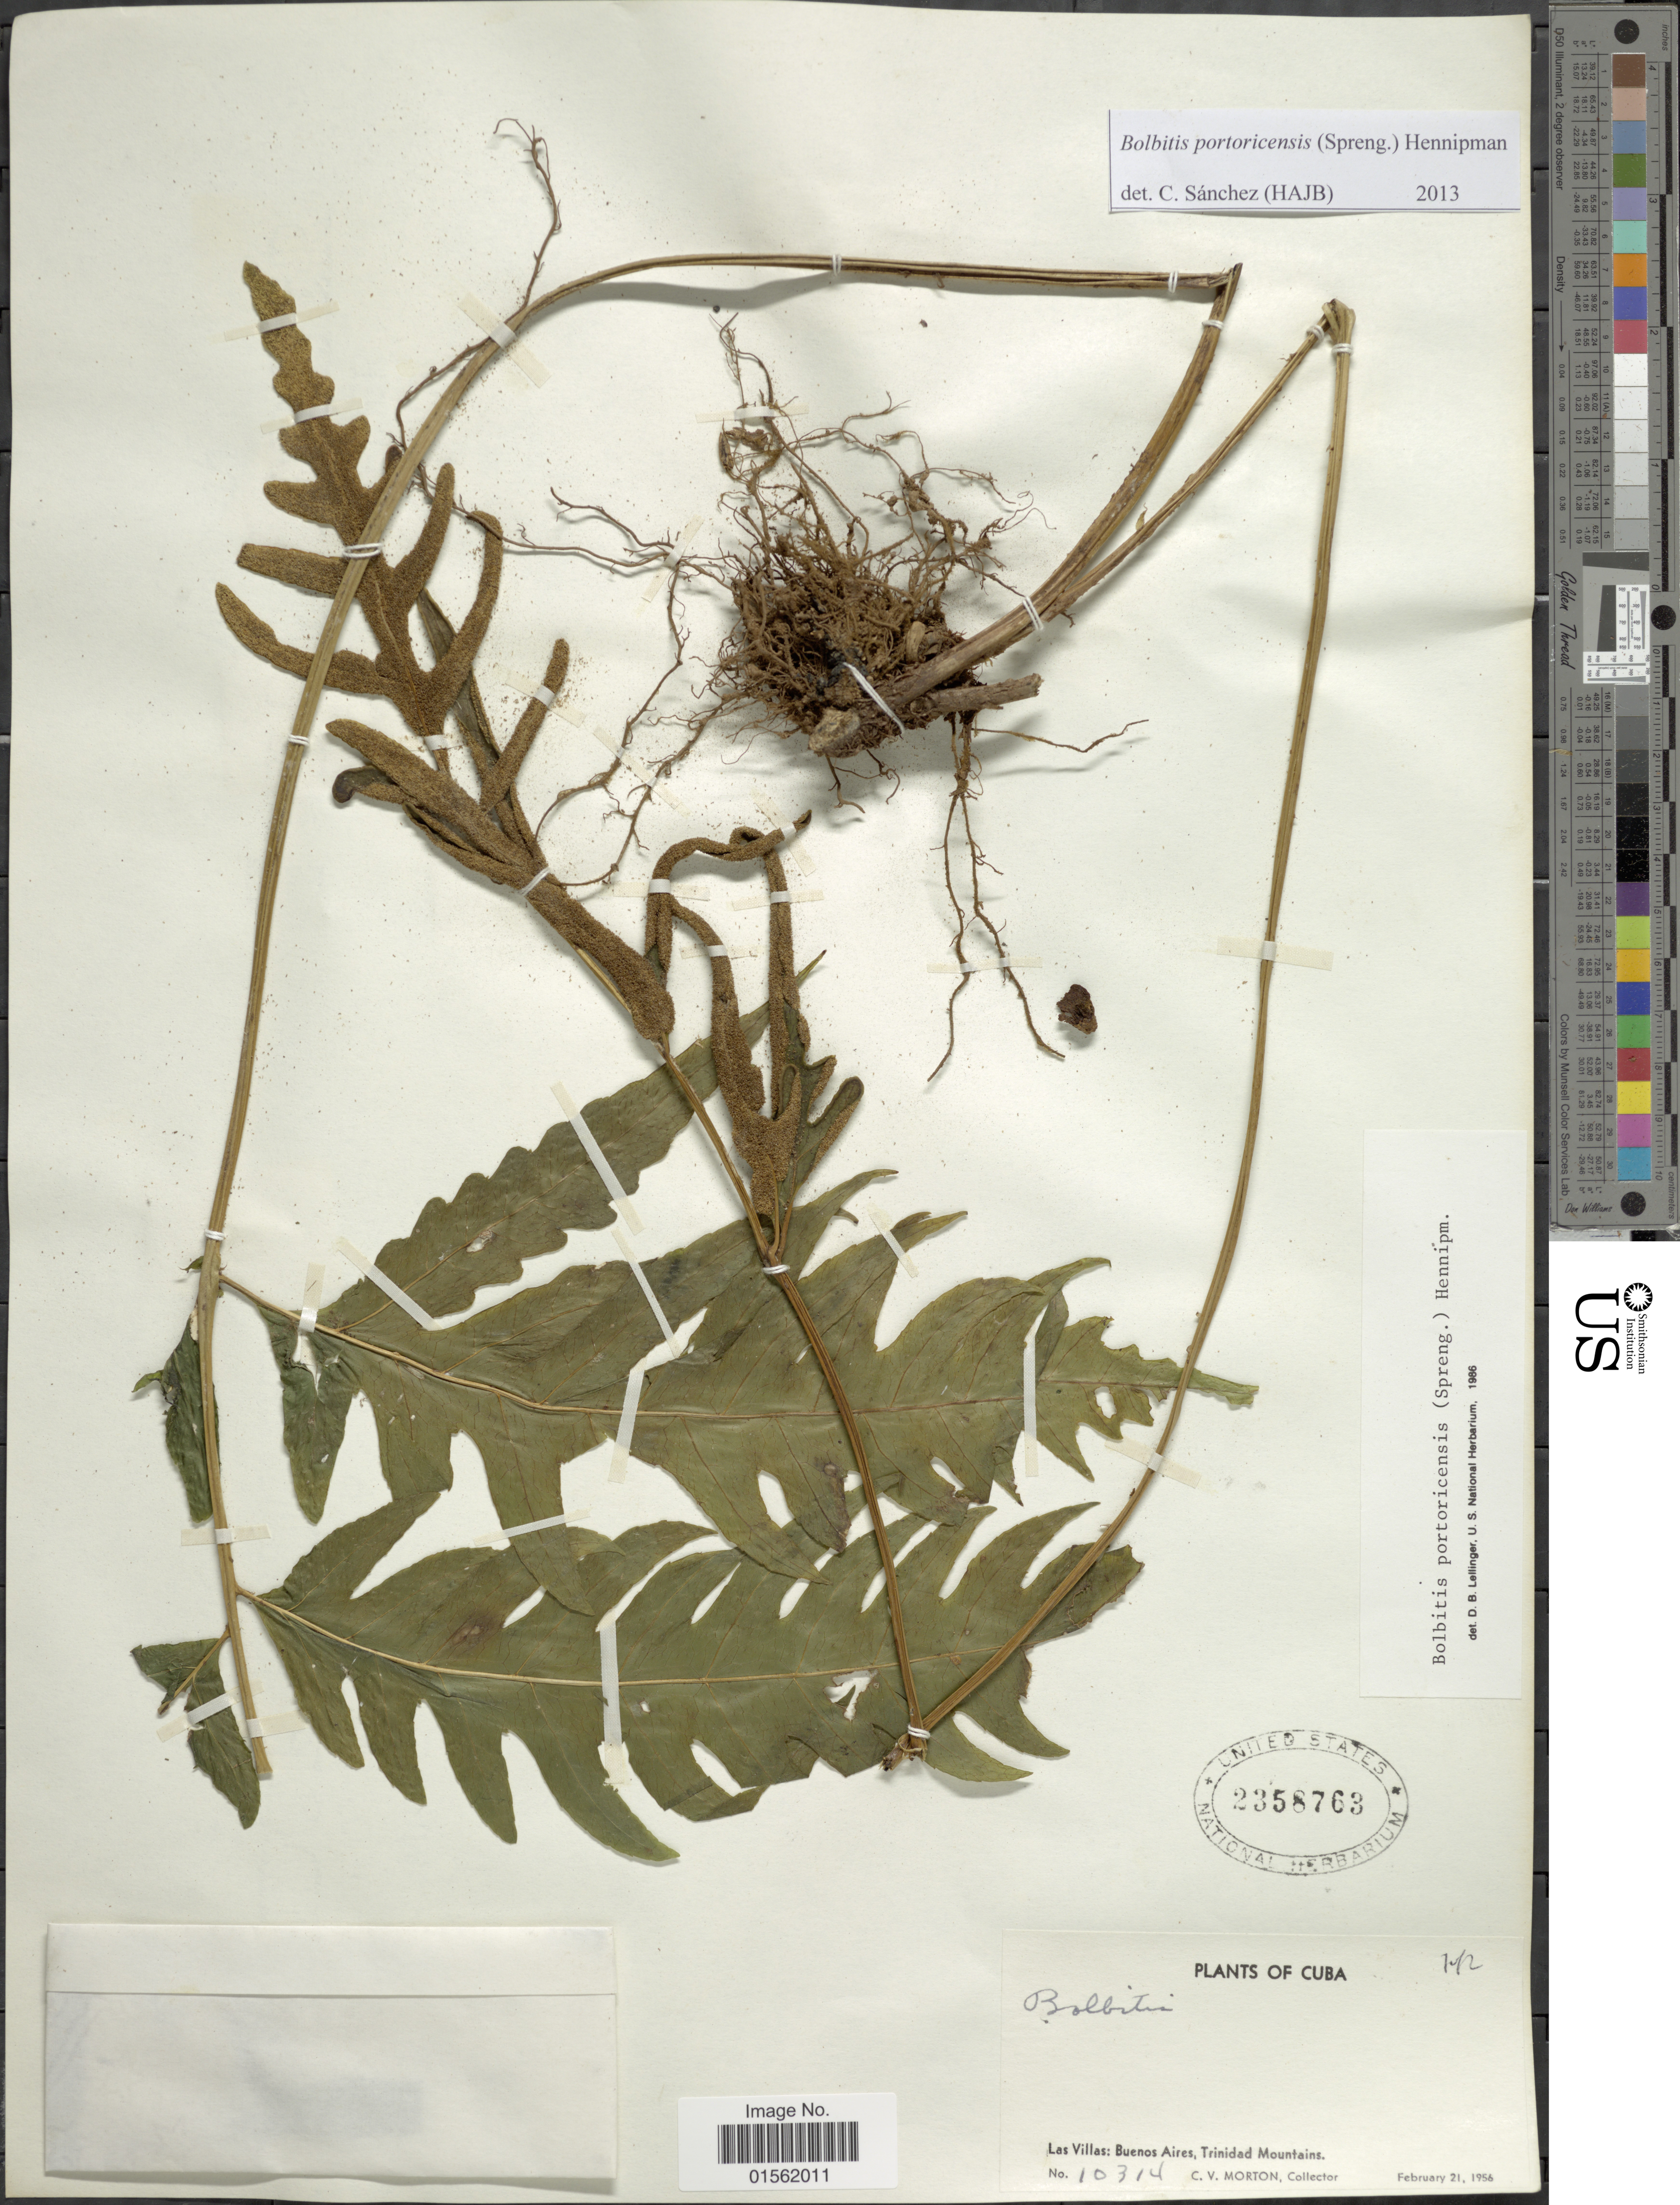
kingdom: Plantae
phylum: Tracheophyta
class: Polypodiopsida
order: Polypodiales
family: Dryopteridaceae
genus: Bolbitis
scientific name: Bolbitis portoricensis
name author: (Spreng.) Hennipman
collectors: C. V. Morton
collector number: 10314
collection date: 1956-02-21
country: Cuba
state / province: Las Villas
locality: Buenos Aires, Trinidad Mountains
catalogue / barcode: US 2358763